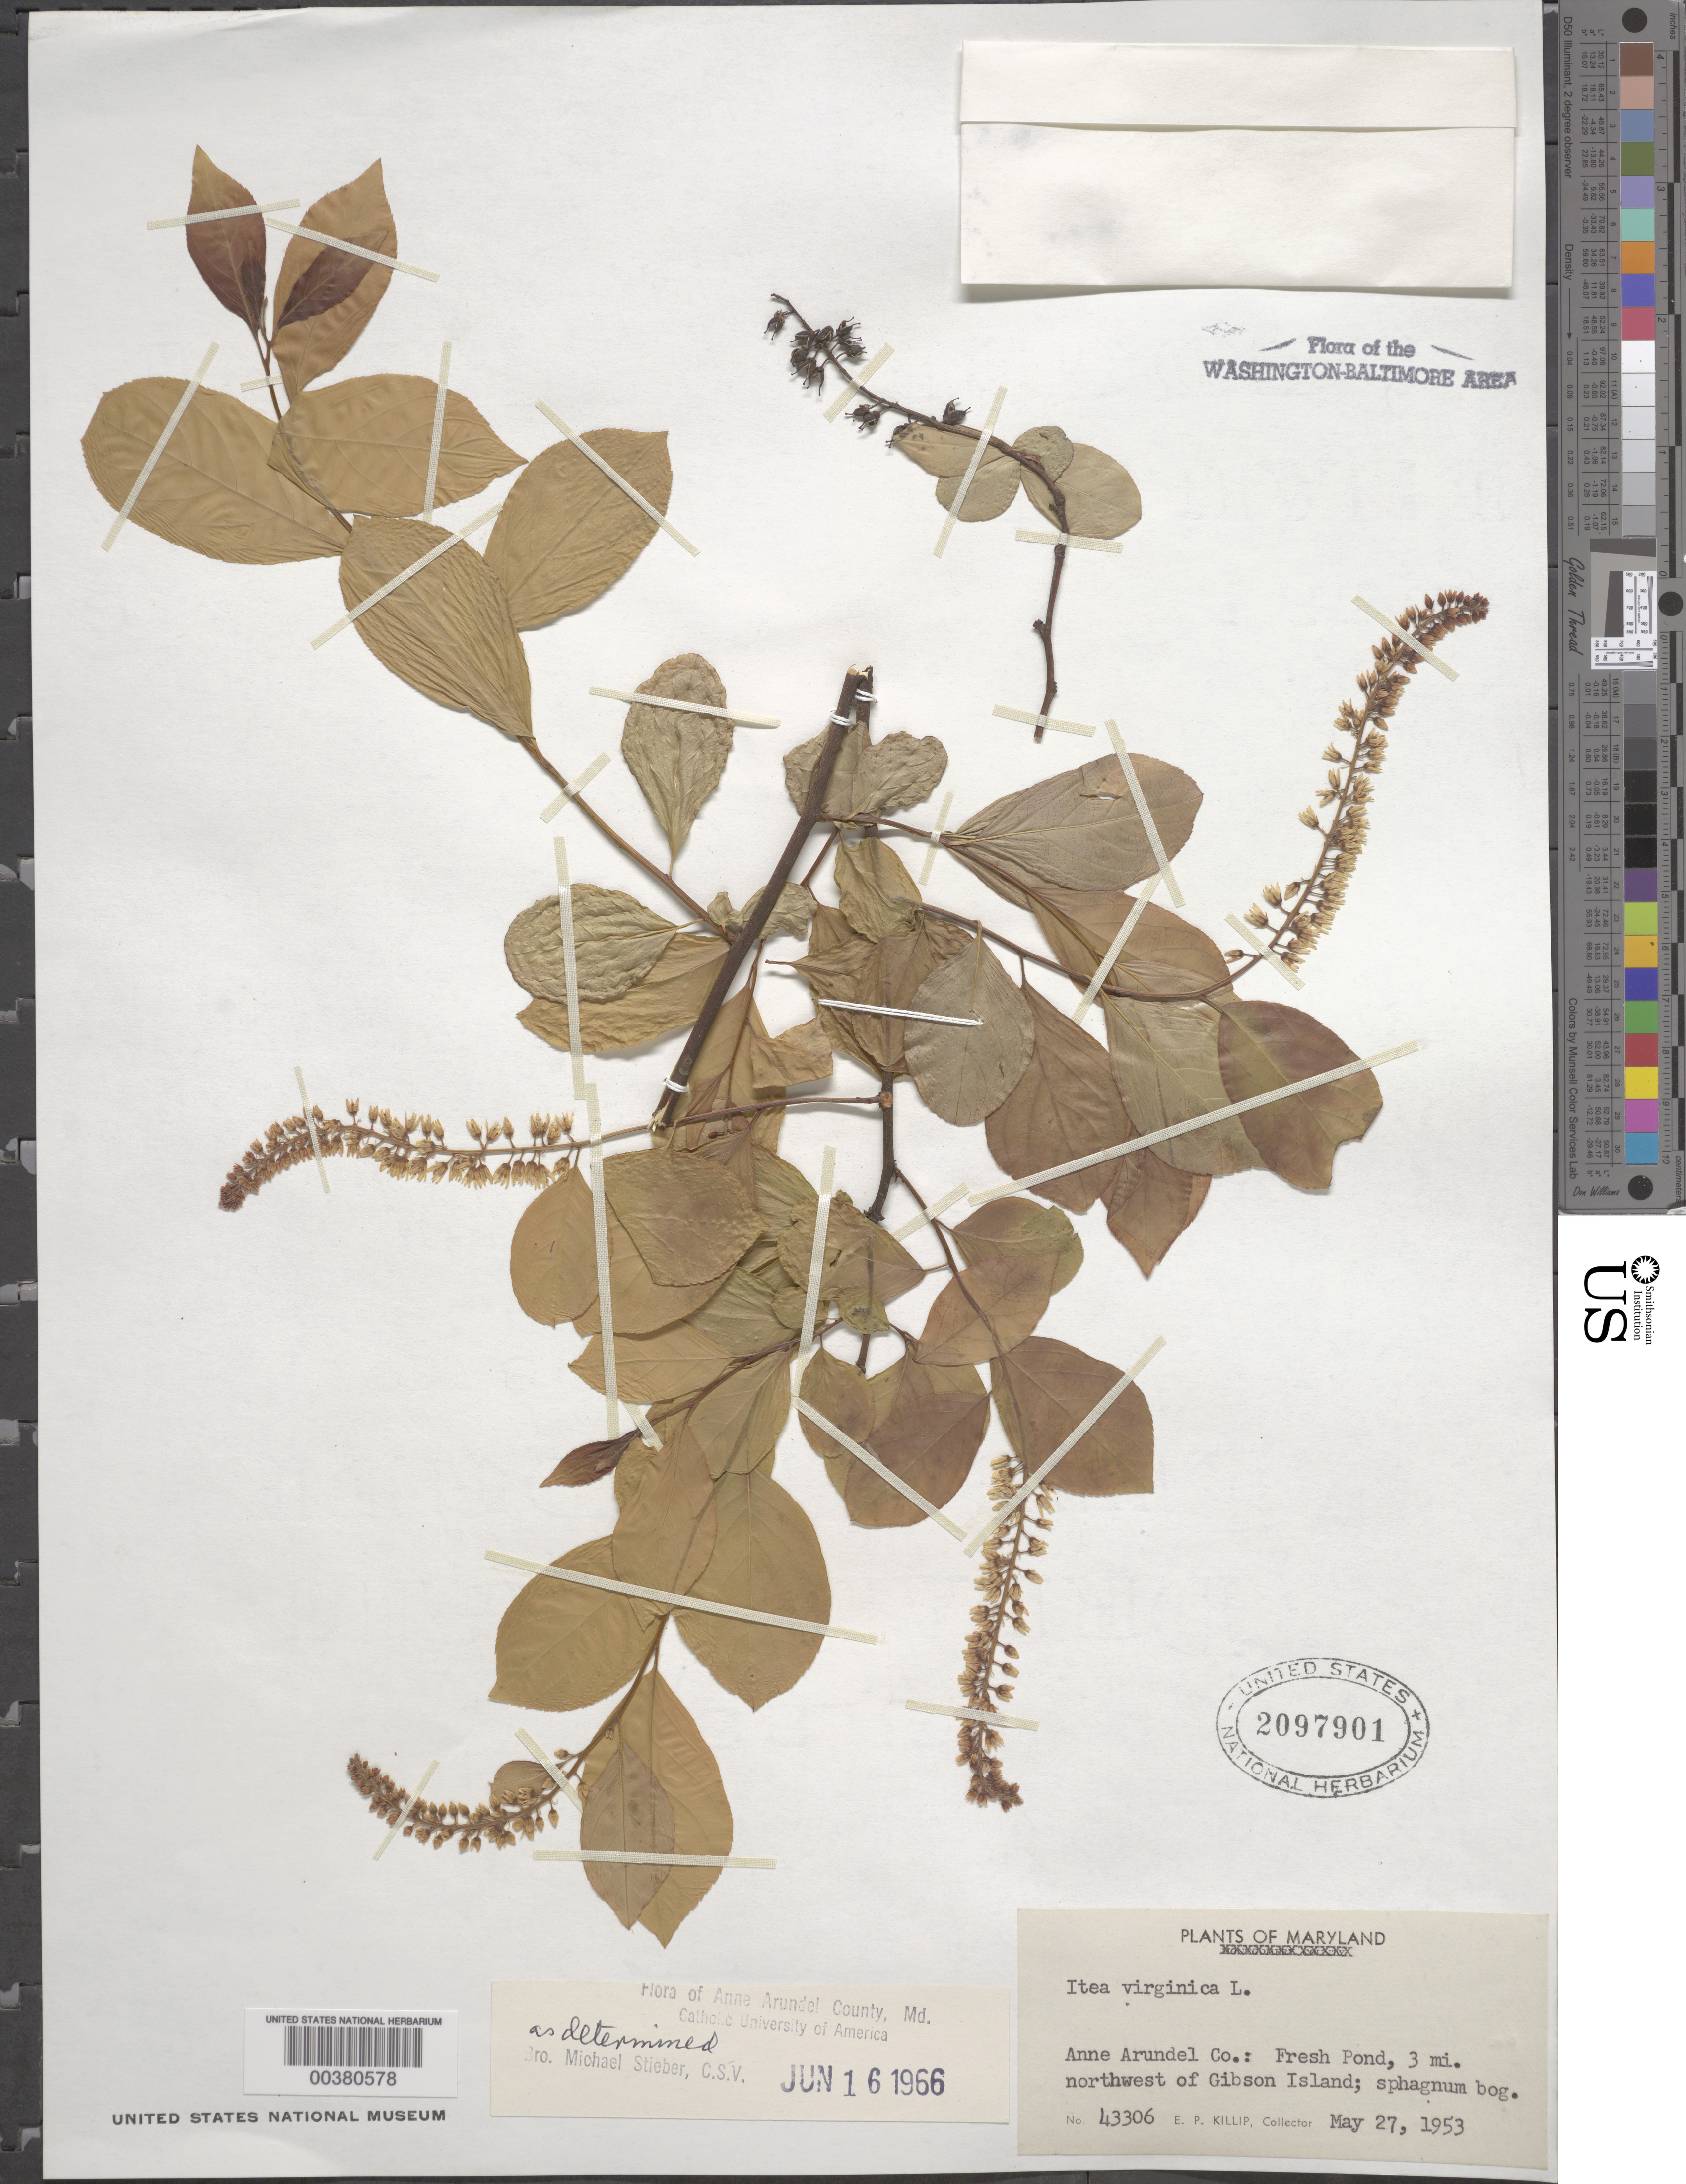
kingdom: Plantae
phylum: Tracheophyta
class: Magnoliopsida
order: Saxifragales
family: Iteaceae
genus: Itea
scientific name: Itea virginica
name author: L.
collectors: E. P. Killip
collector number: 43306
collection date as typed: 27 May 1953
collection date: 1953-05-27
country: United States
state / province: Maryland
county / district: Anne Arundel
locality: Fresh Pond, northwest of Gibson Island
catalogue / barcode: US 2097901